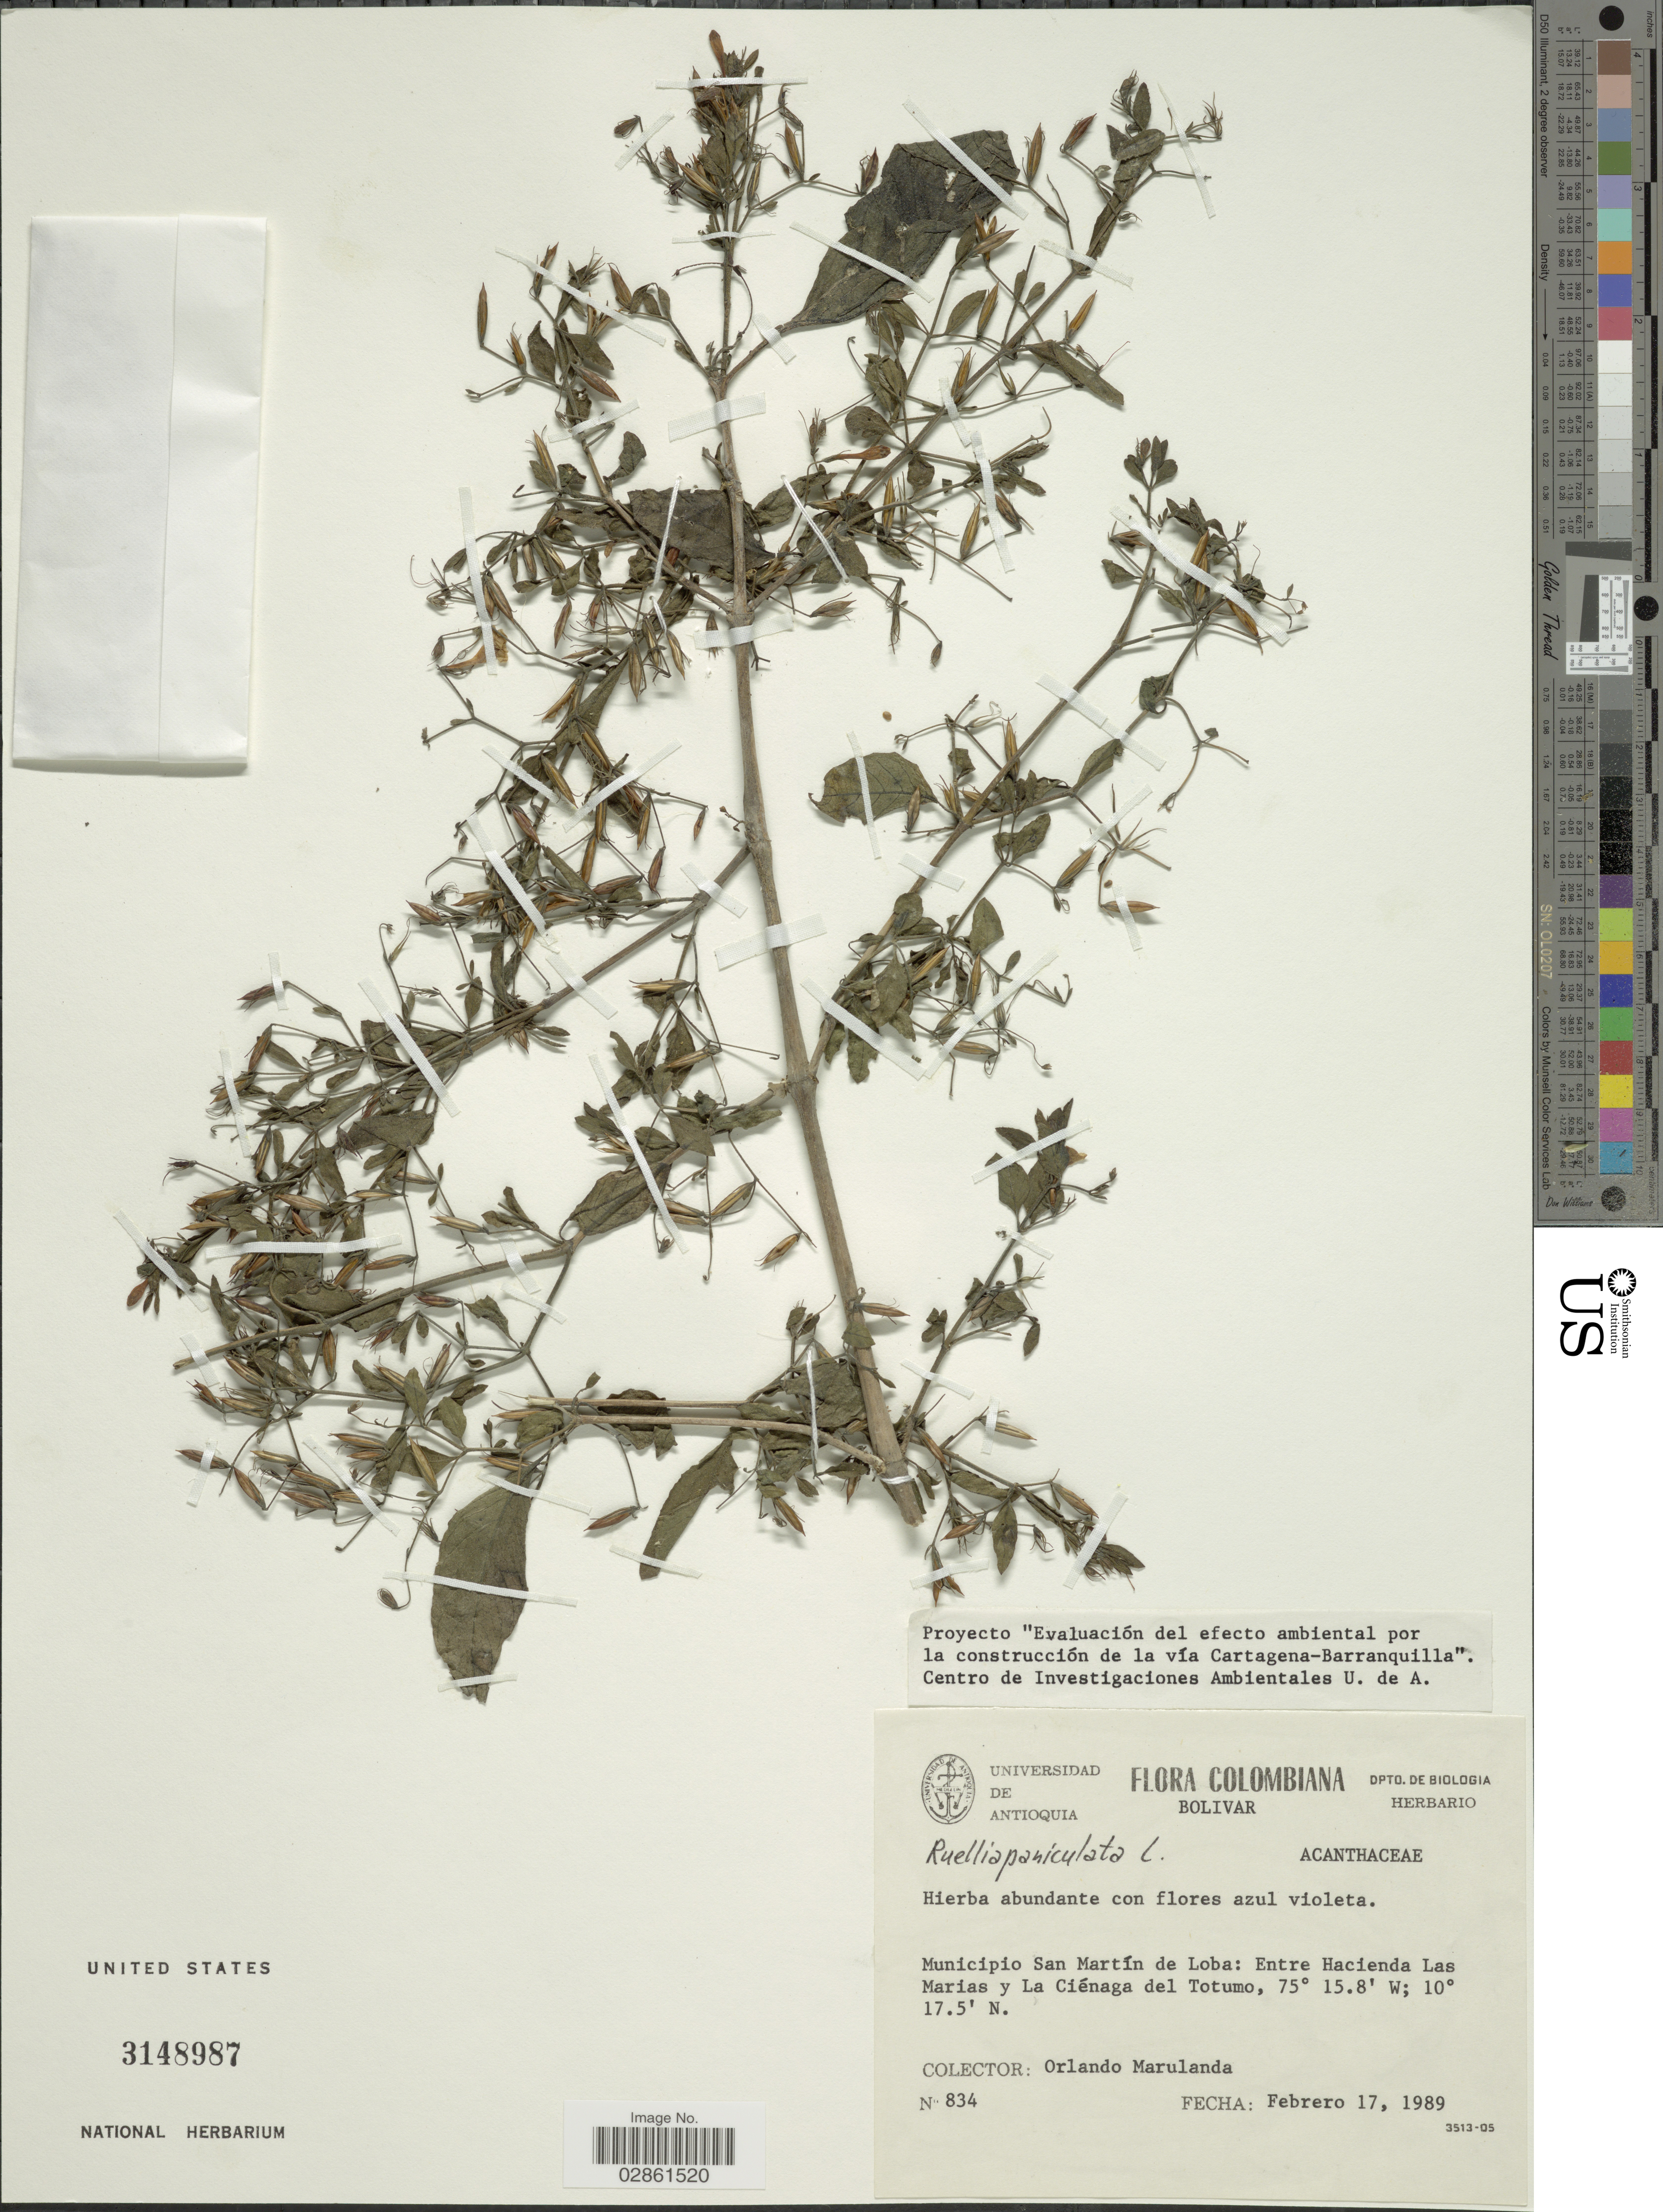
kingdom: Plantae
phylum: Tracheophyta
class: Magnoliopsida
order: Lamiales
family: Acanthaceae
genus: Ruellia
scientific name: Ruellia paniculata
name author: L.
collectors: O. Marulanda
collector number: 834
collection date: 1989-02-17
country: Colombia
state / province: Bolívar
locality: Municipio San Martín de Loba: Entre Hacienda Las Marias y La Ciénaga del Totumo.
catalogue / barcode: US 3148987